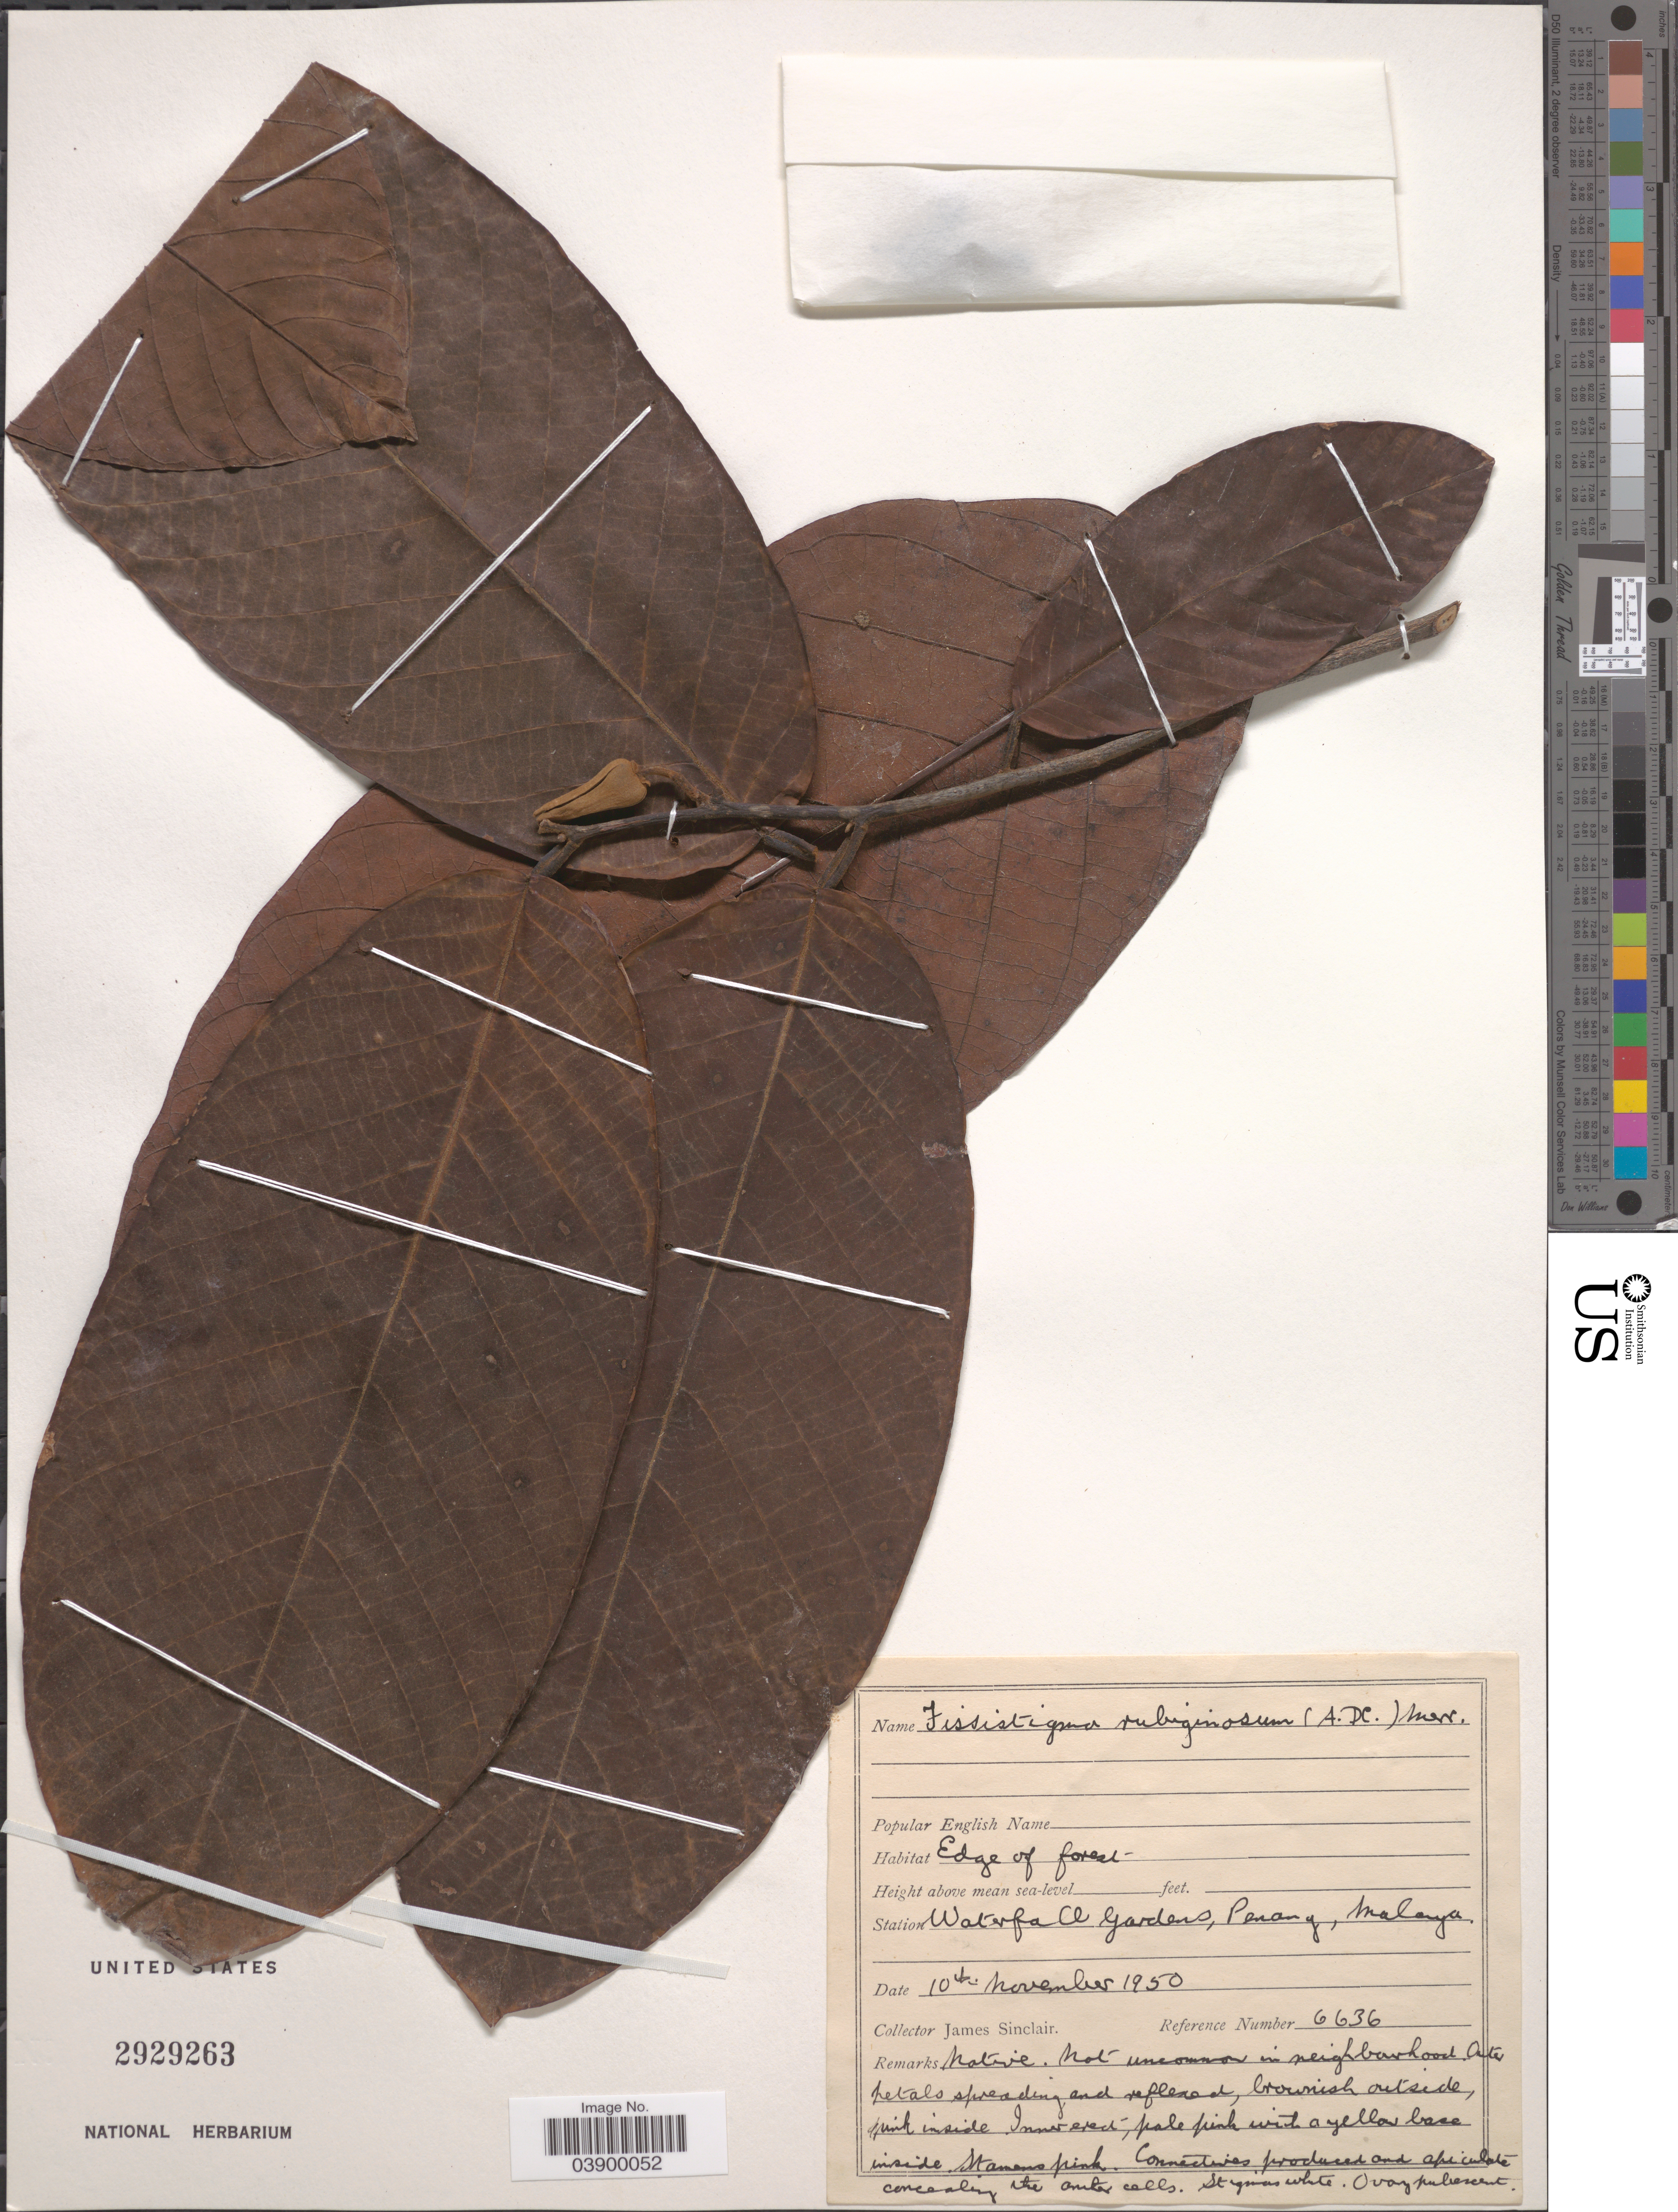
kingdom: Plantae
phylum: Tracheophyta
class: Magnoliopsida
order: Magnoliales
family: Annonaceae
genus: Fissistigma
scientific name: Fissistigma rubiginosum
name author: (A. DC.) Merr.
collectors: J. Sinclair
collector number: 6636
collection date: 1950-11-10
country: Malaysia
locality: Station Waterfall Gardens, Penang, Malaya.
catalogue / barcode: US 2929263